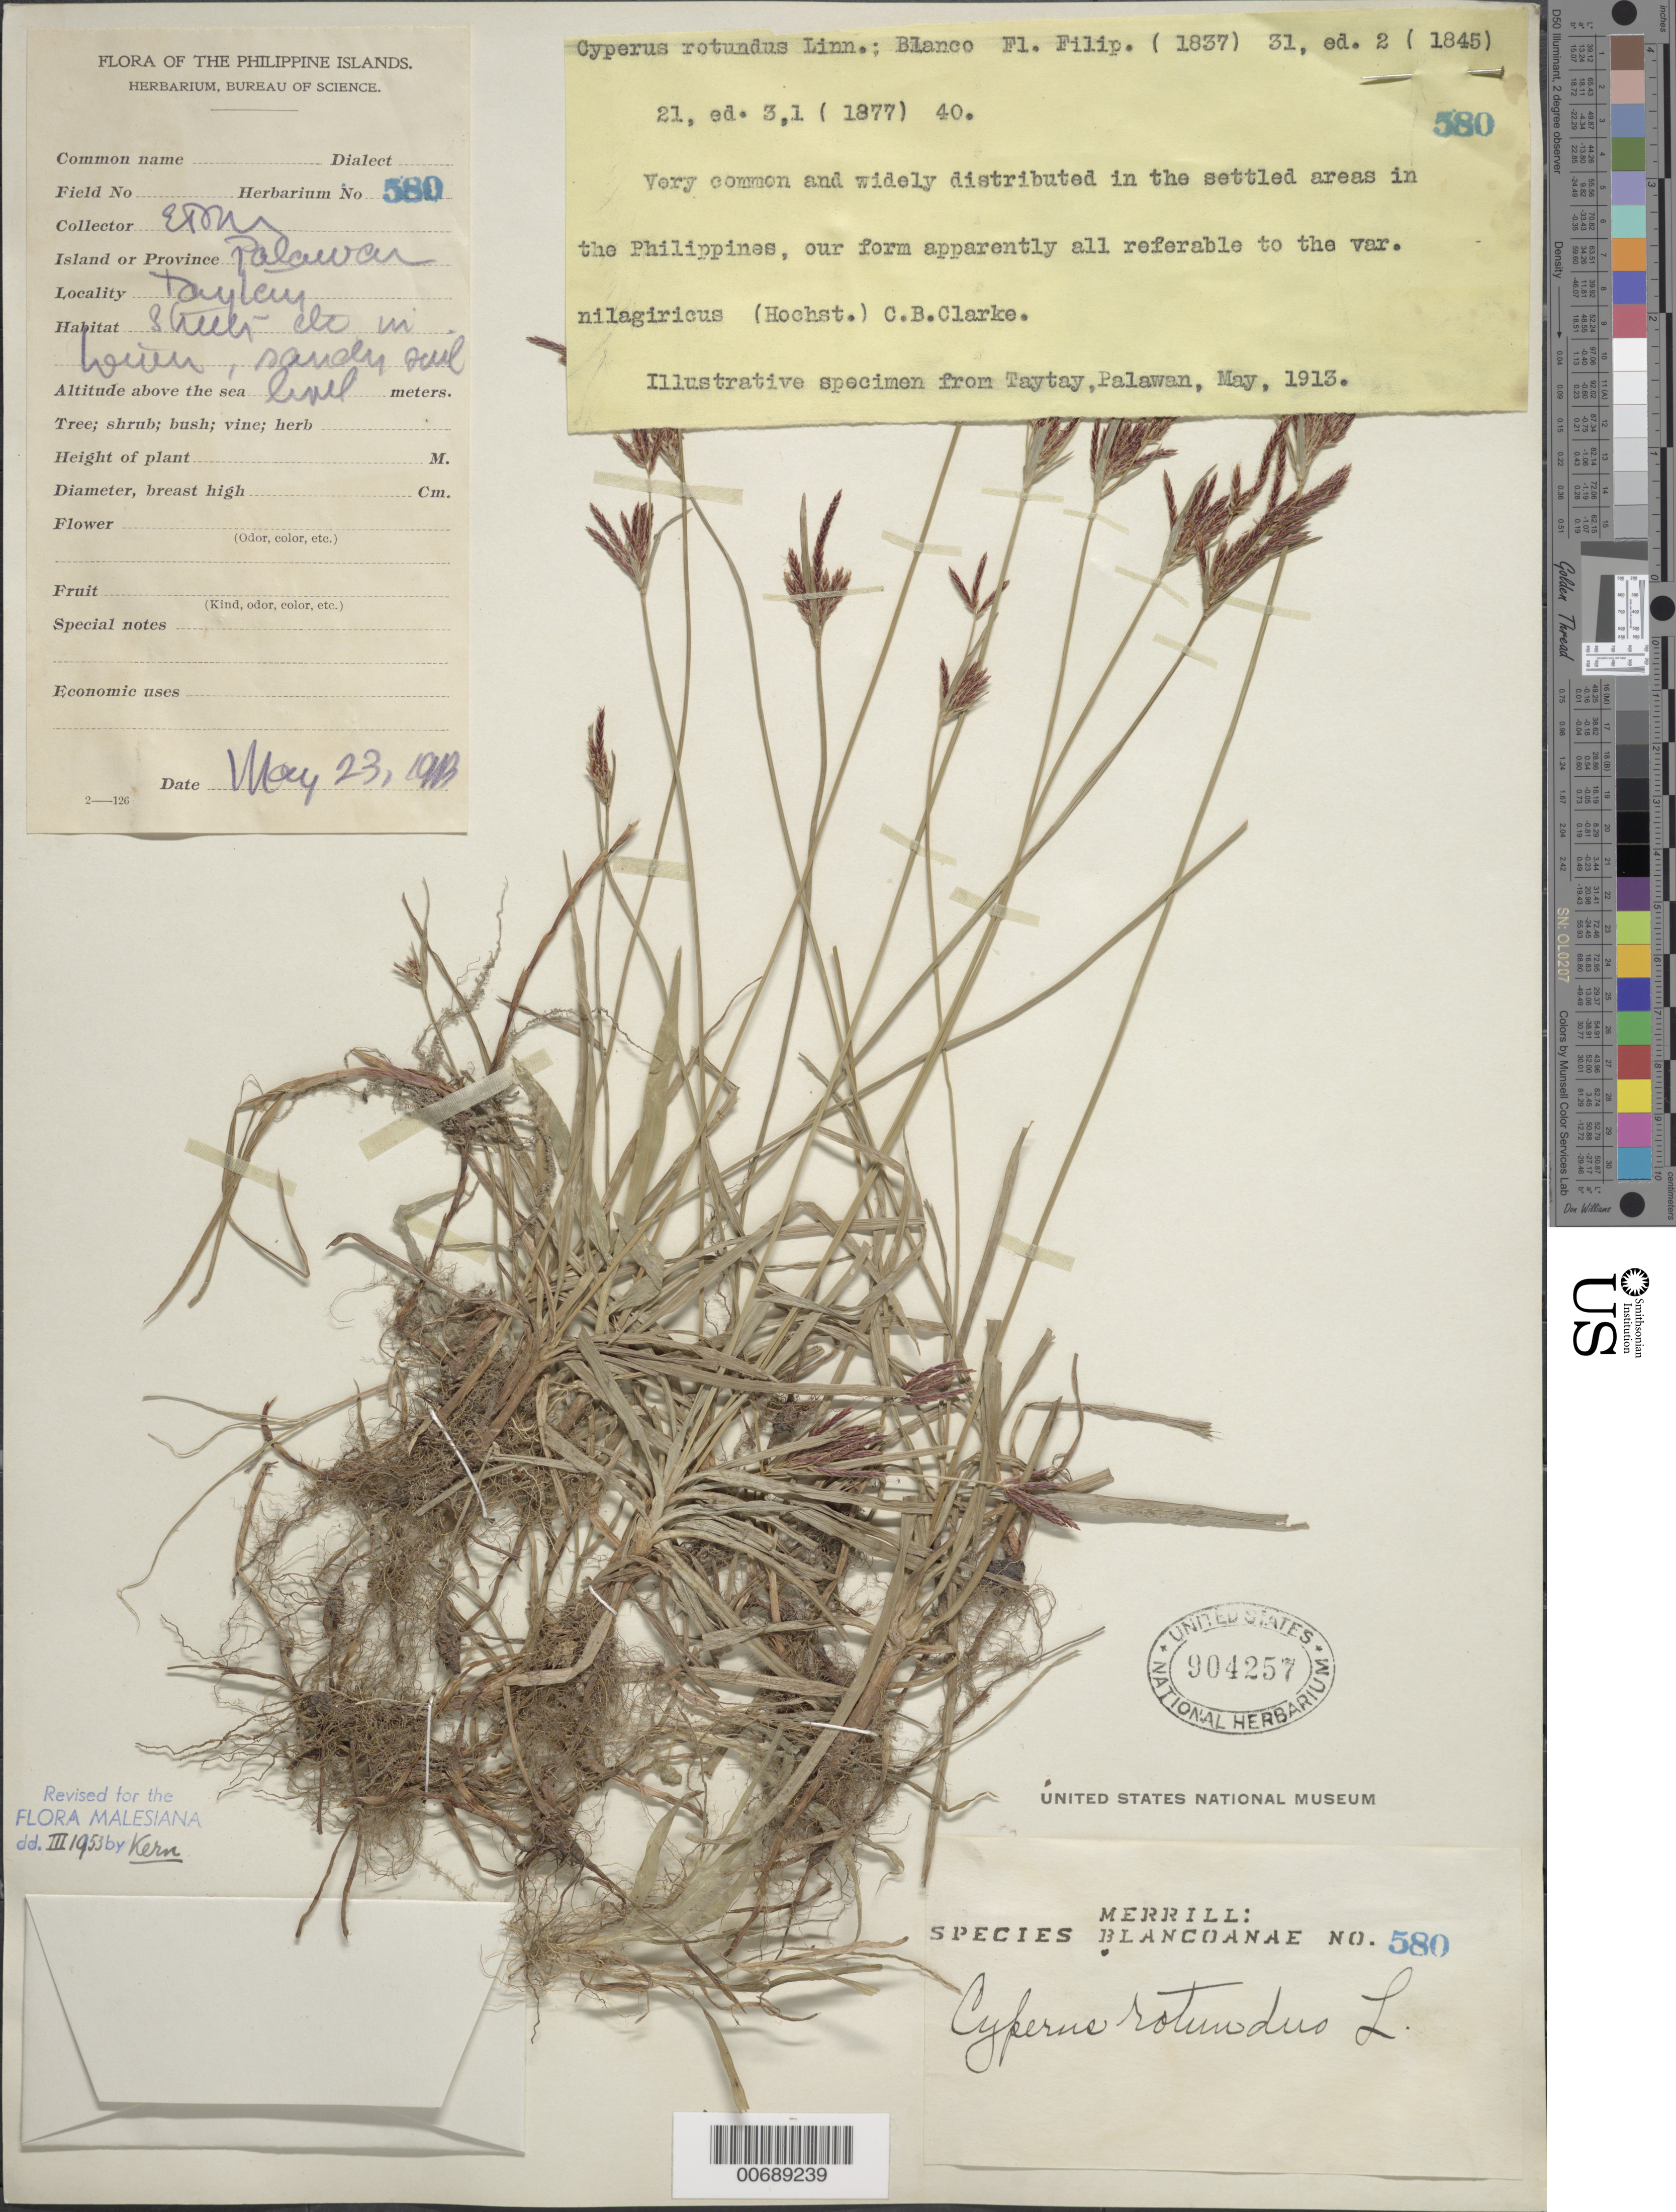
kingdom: Plantae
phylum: Tracheophyta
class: Liliopsida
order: Poales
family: Cyperaceae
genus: Cyperus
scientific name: Cyperus rotundus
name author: L.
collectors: E. D. Merrill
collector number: Sp. Blancoan. 0580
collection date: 1915-01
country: Philippines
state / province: Mimaropa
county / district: Palawan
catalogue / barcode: US 904257